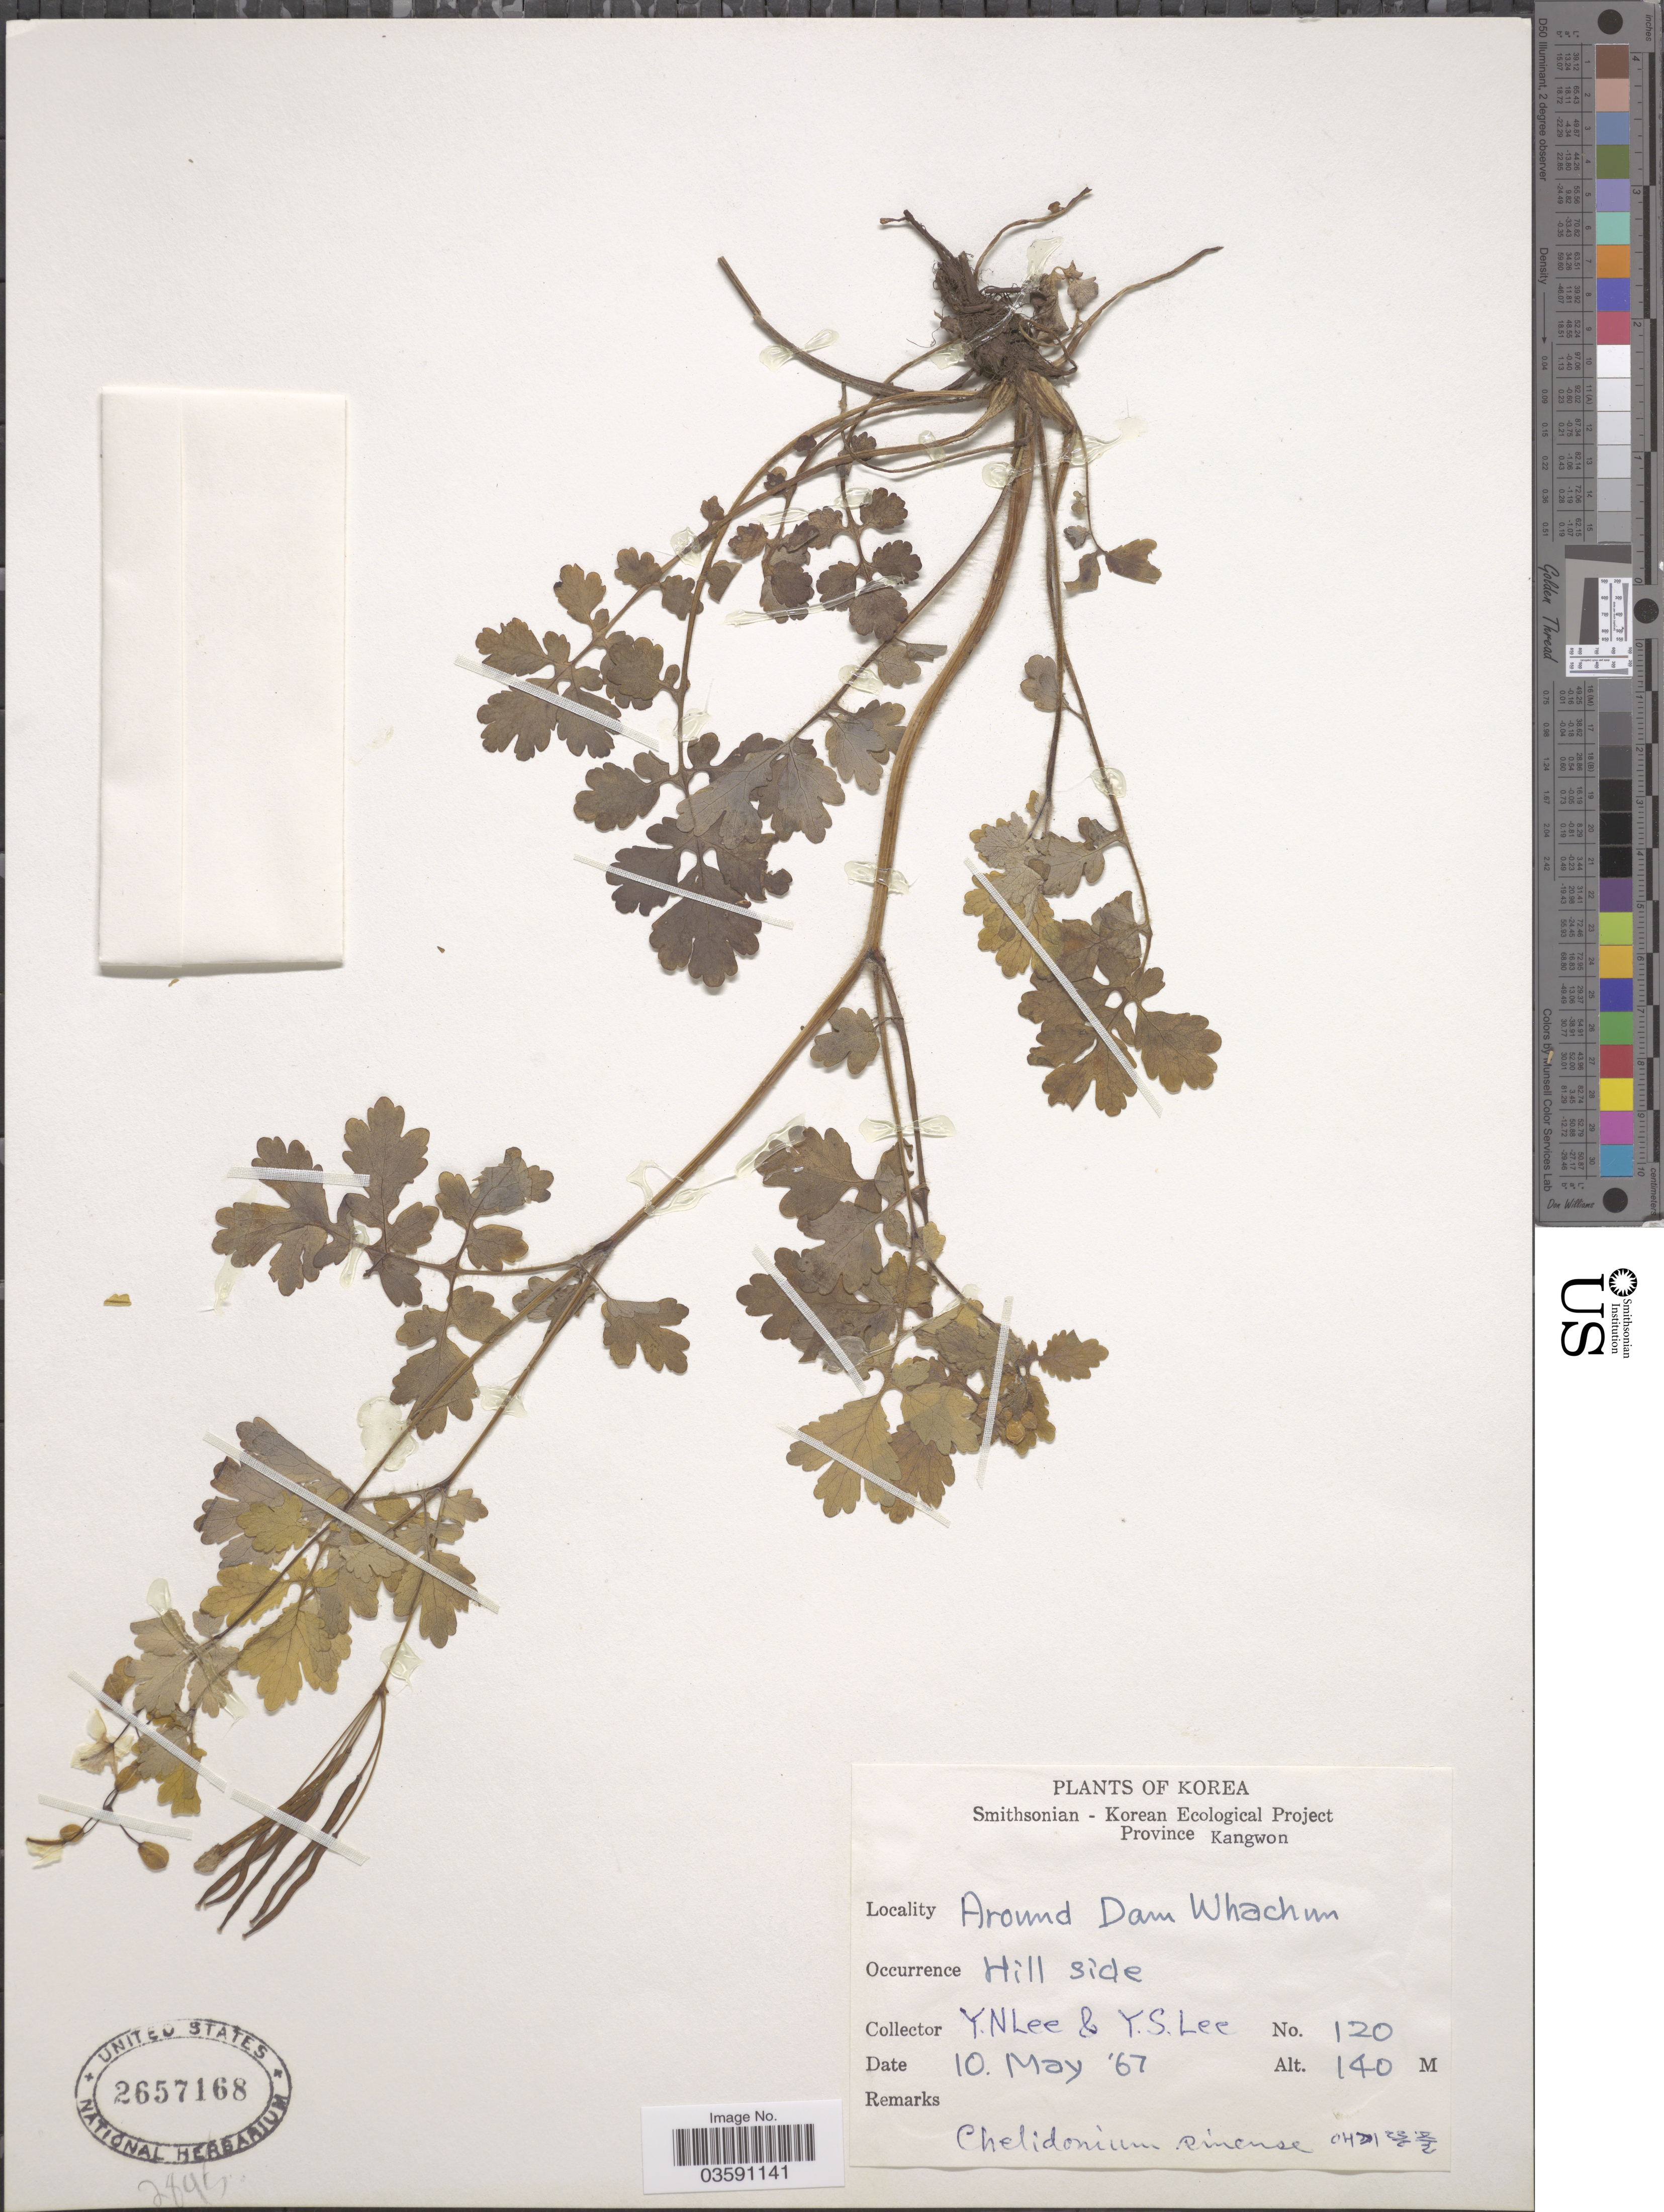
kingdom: Plantae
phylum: Tracheophyta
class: Magnoliopsida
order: Ranunculales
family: Papaveraceae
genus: Chelidonium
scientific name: Chelidonium sinense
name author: DC.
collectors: Y. N. Lee & Y. S. Lee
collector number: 120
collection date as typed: Transcribed d/m/y: 10/5/67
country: North Korea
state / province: Kangwon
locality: Hill Side. Around Dam Whachun.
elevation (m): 140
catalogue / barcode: US 2657168